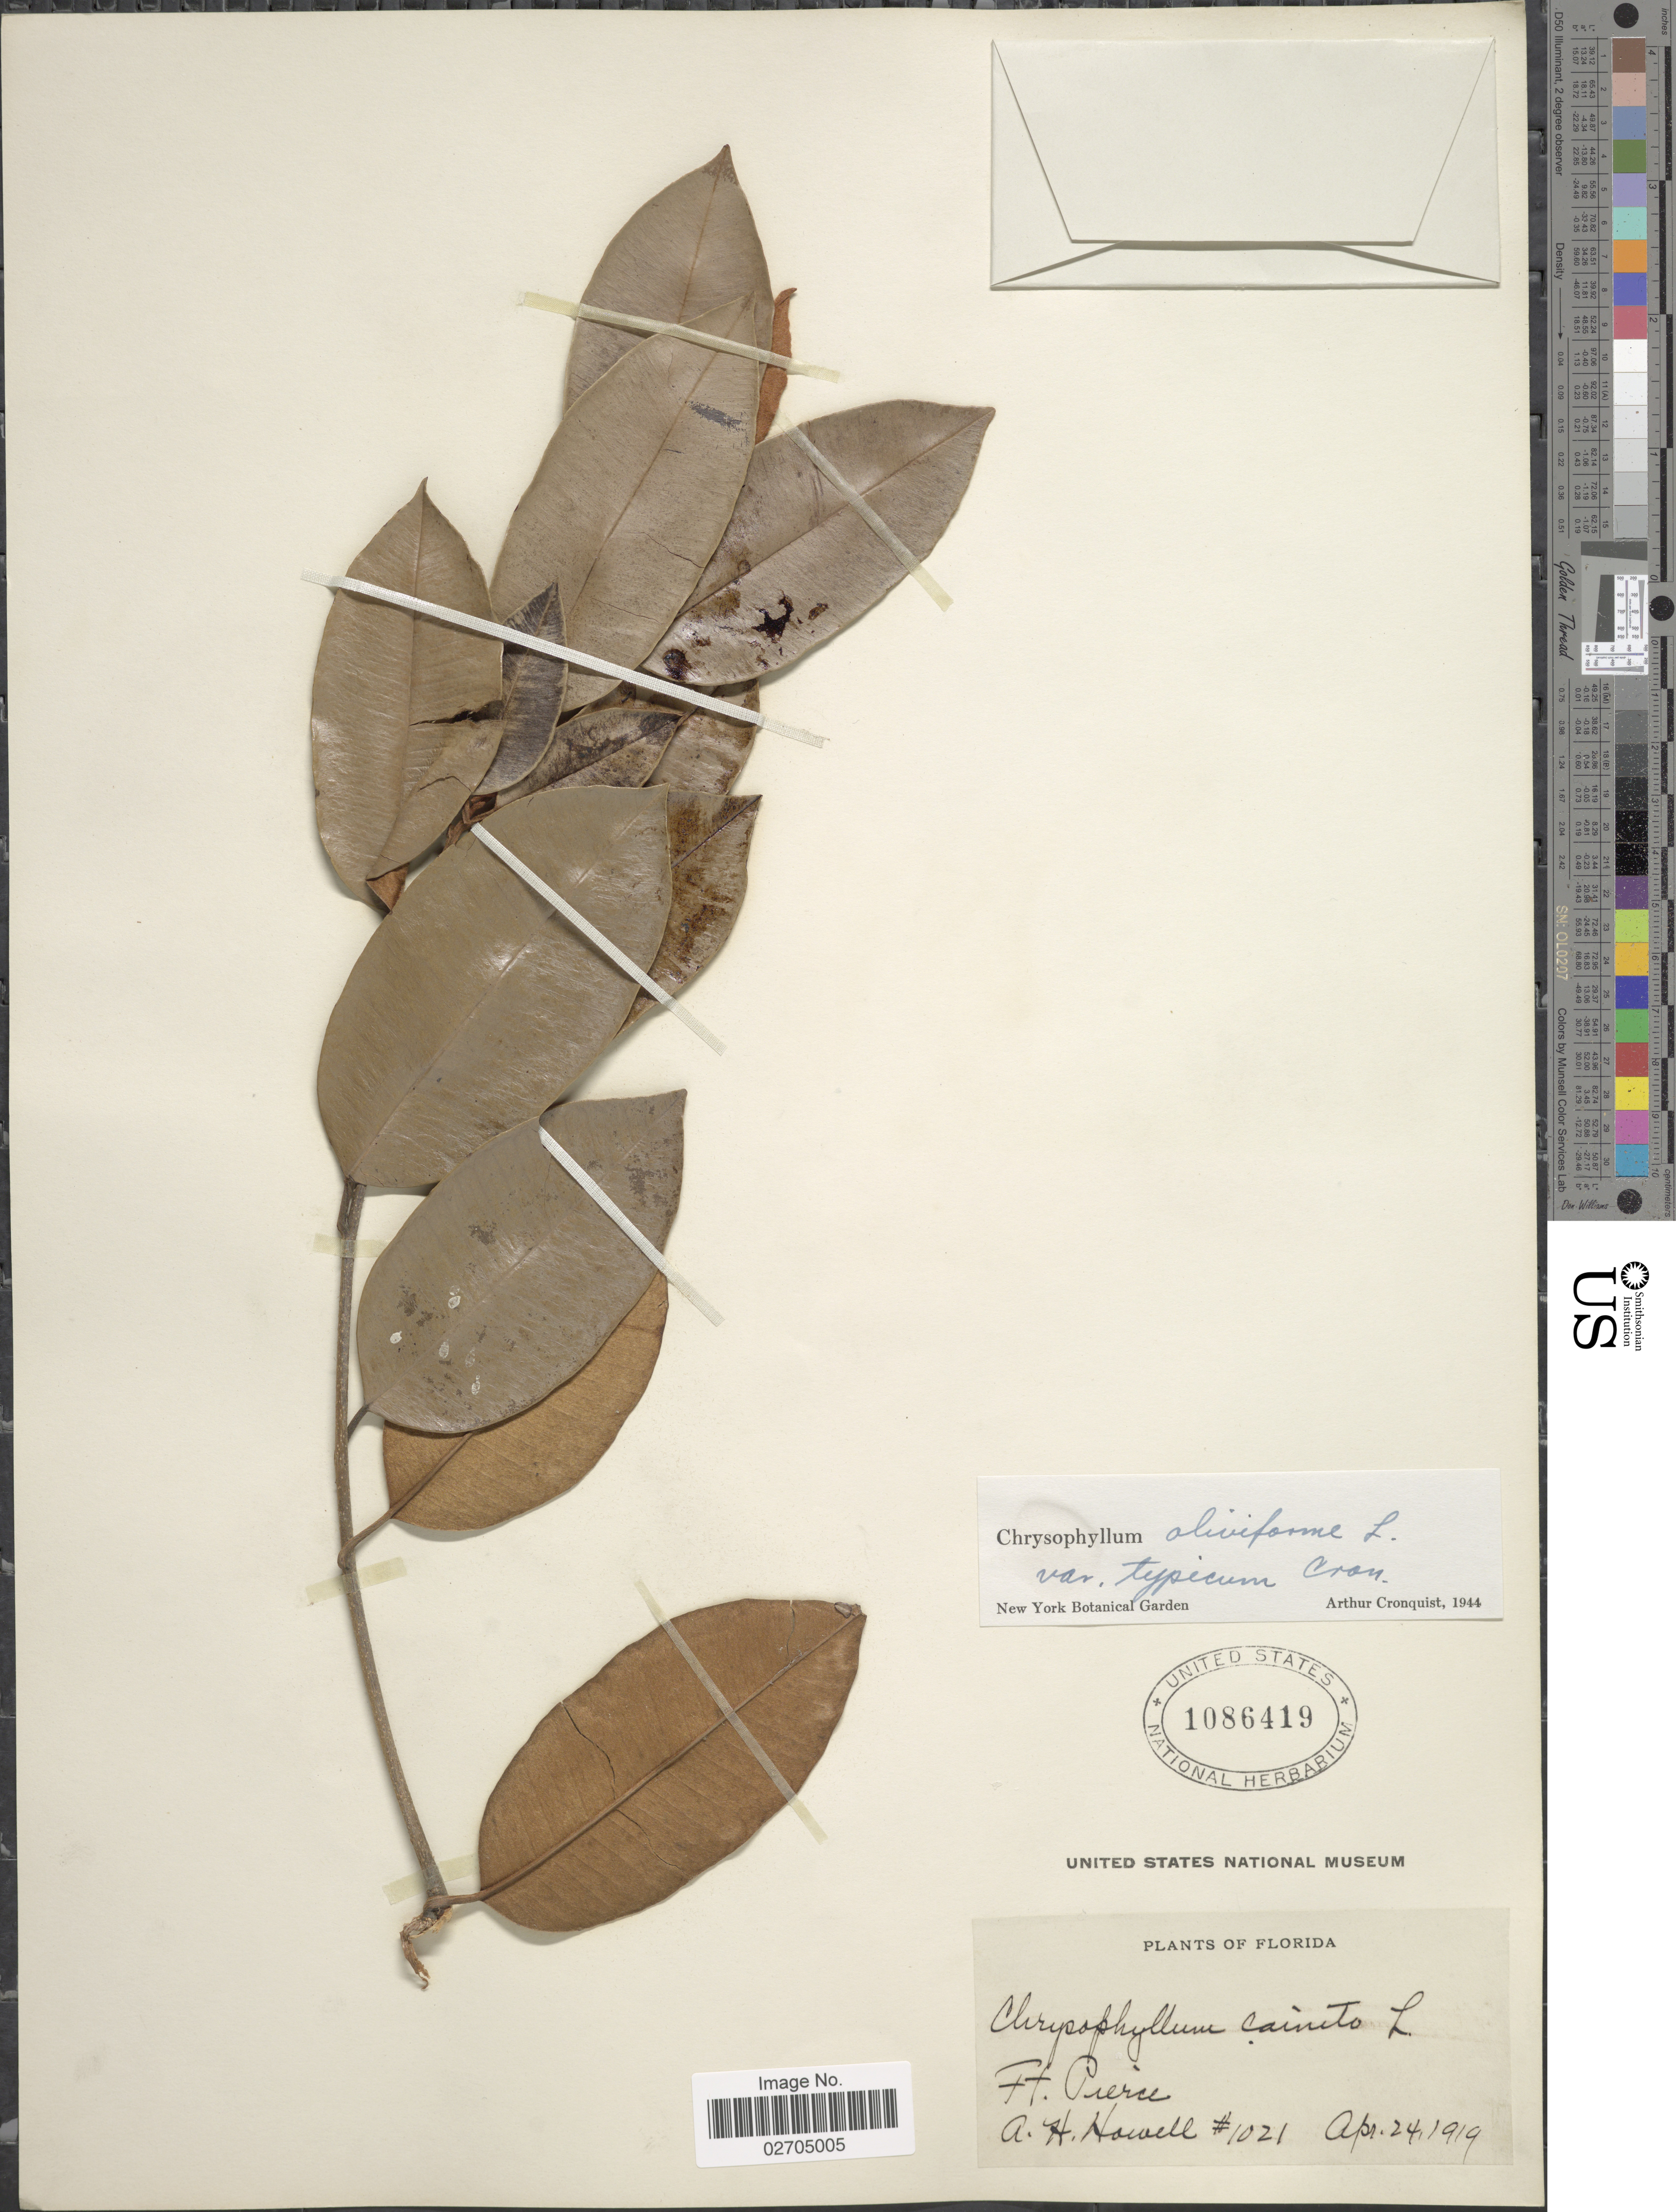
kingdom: Plantae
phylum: Tracheophyta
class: Magnoliopsida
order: Ericales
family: Sapotaceae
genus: Chrysophyllum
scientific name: Chrysophyllum oliviforme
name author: L.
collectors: A. Howell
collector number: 1021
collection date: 1919-04-24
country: United States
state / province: Florida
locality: Ft. Pierce.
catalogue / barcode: US 1086419